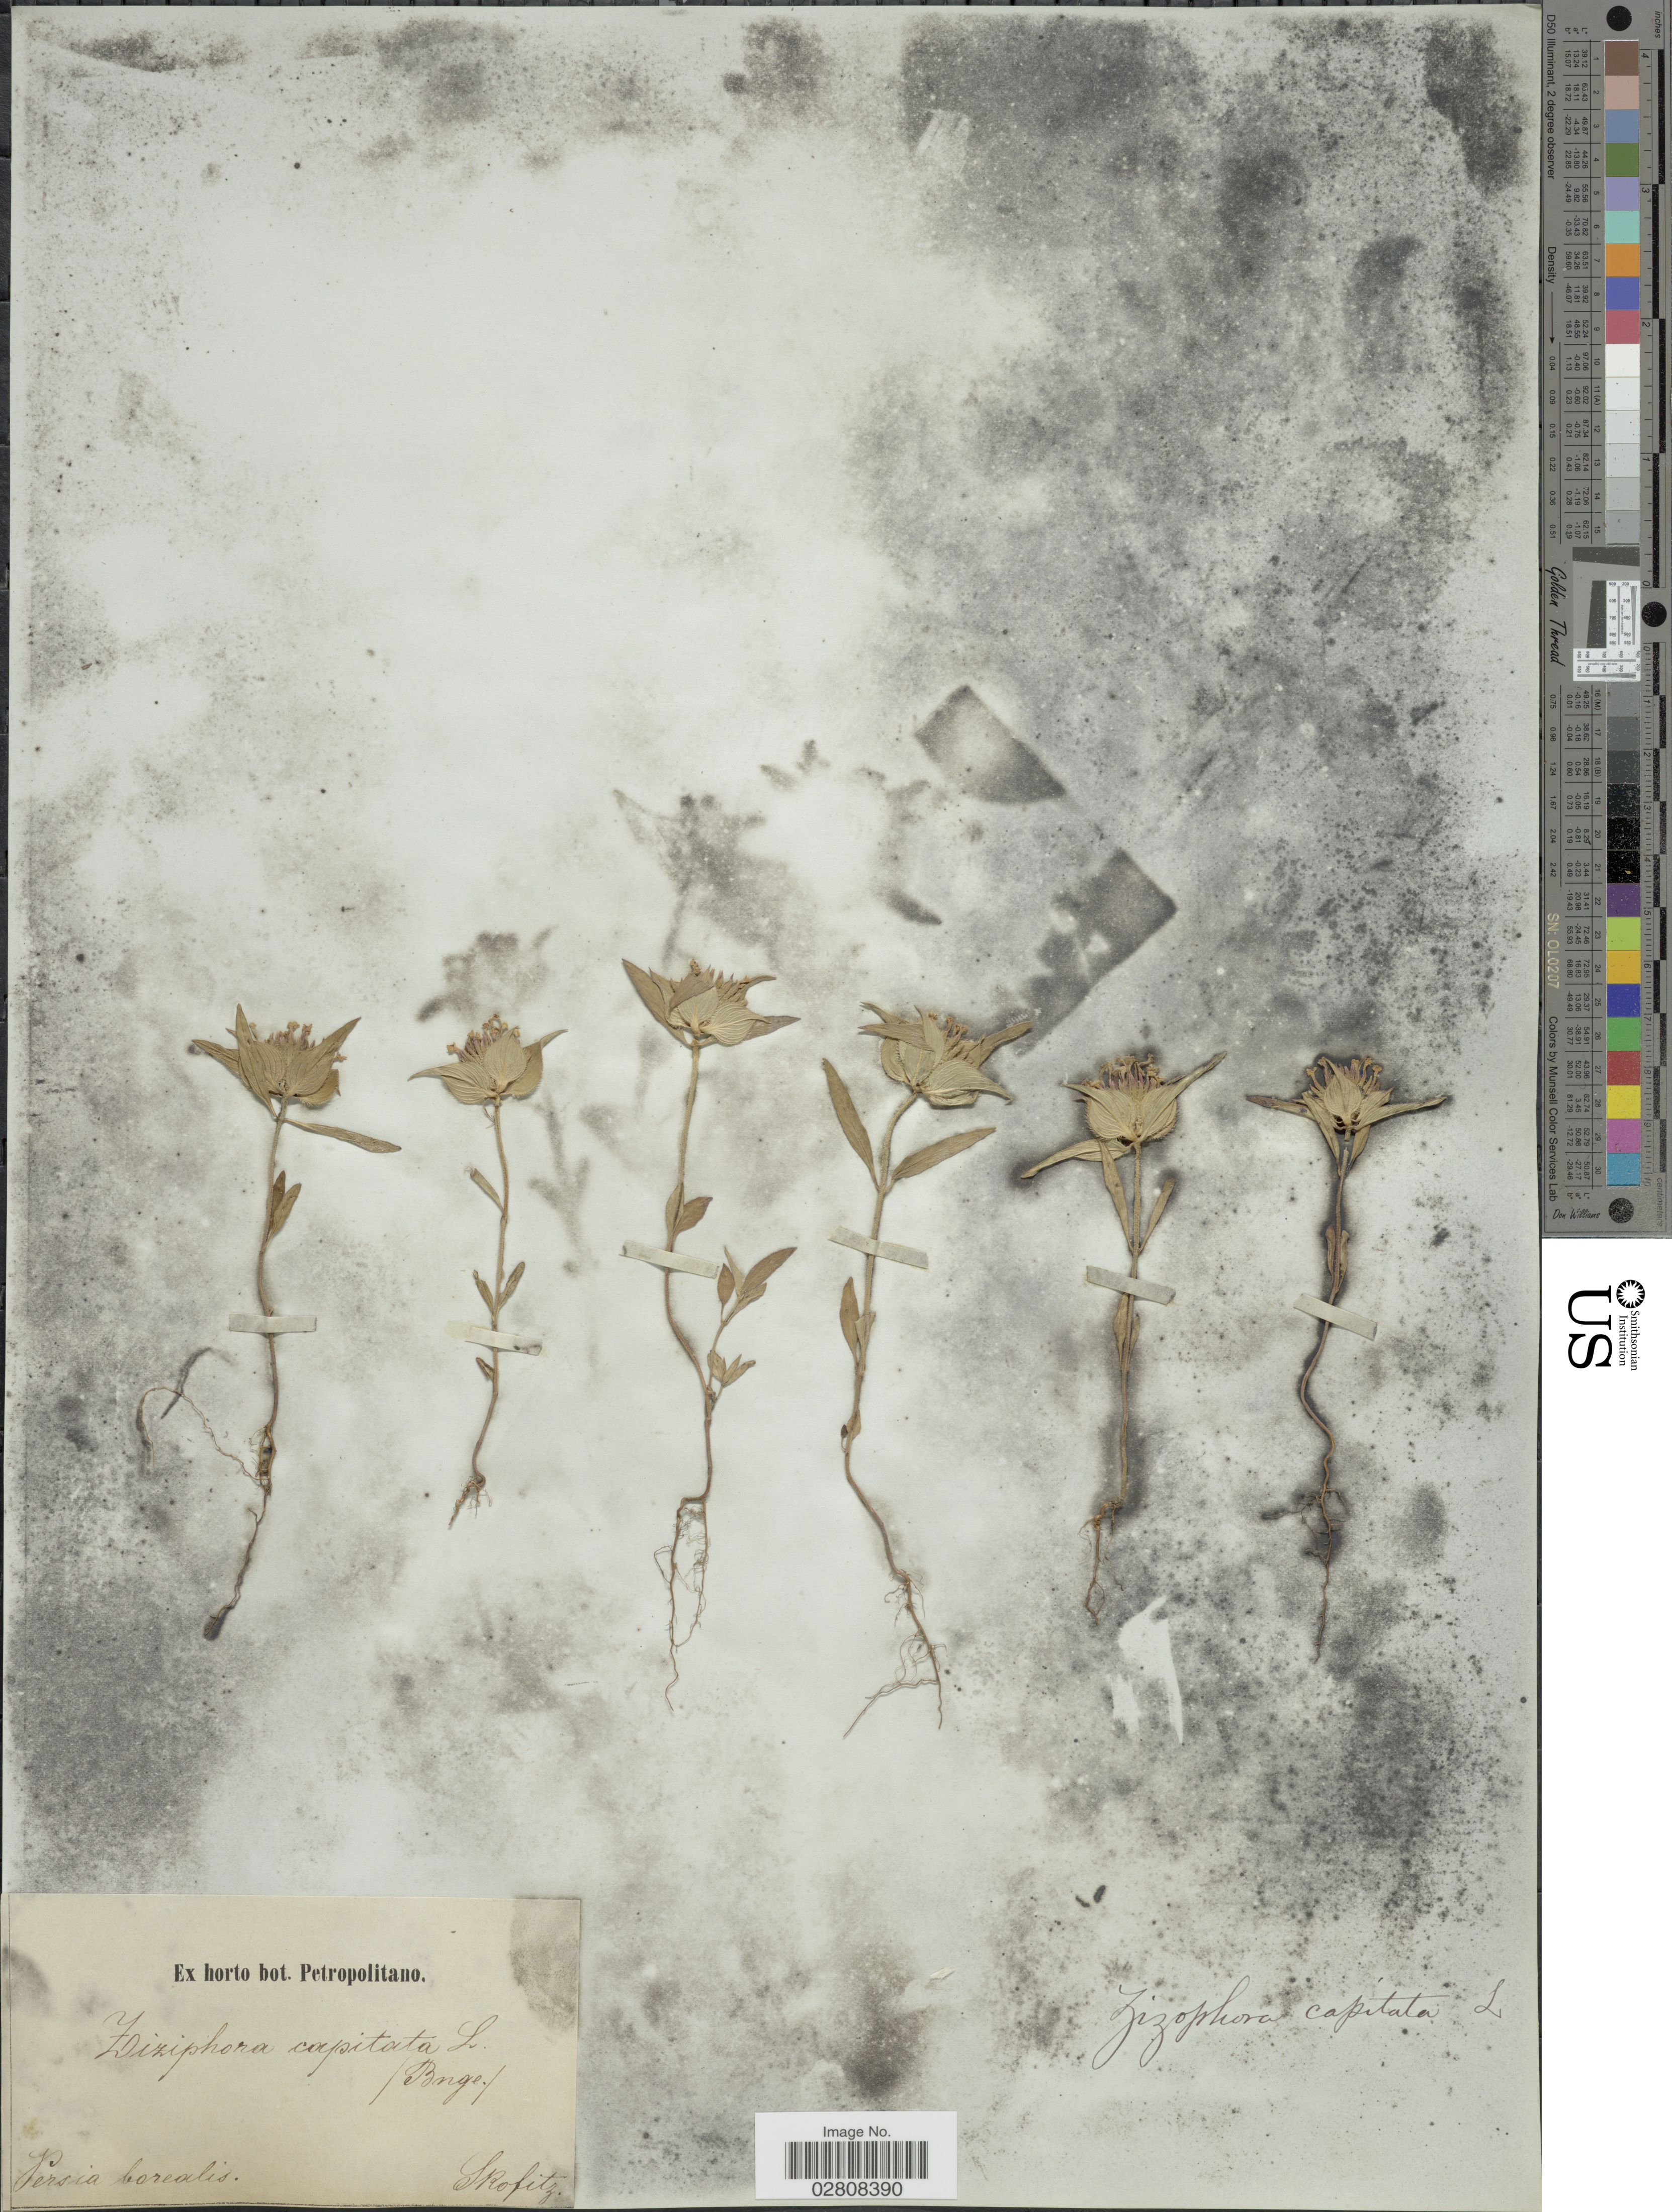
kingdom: Plantae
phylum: Tracheophyta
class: Magnoliopsida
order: Lamiales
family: Lamiaceae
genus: Ziziphora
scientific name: Ziziphora capitata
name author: L.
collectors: Skofitz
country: Iran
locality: Persia borealis.